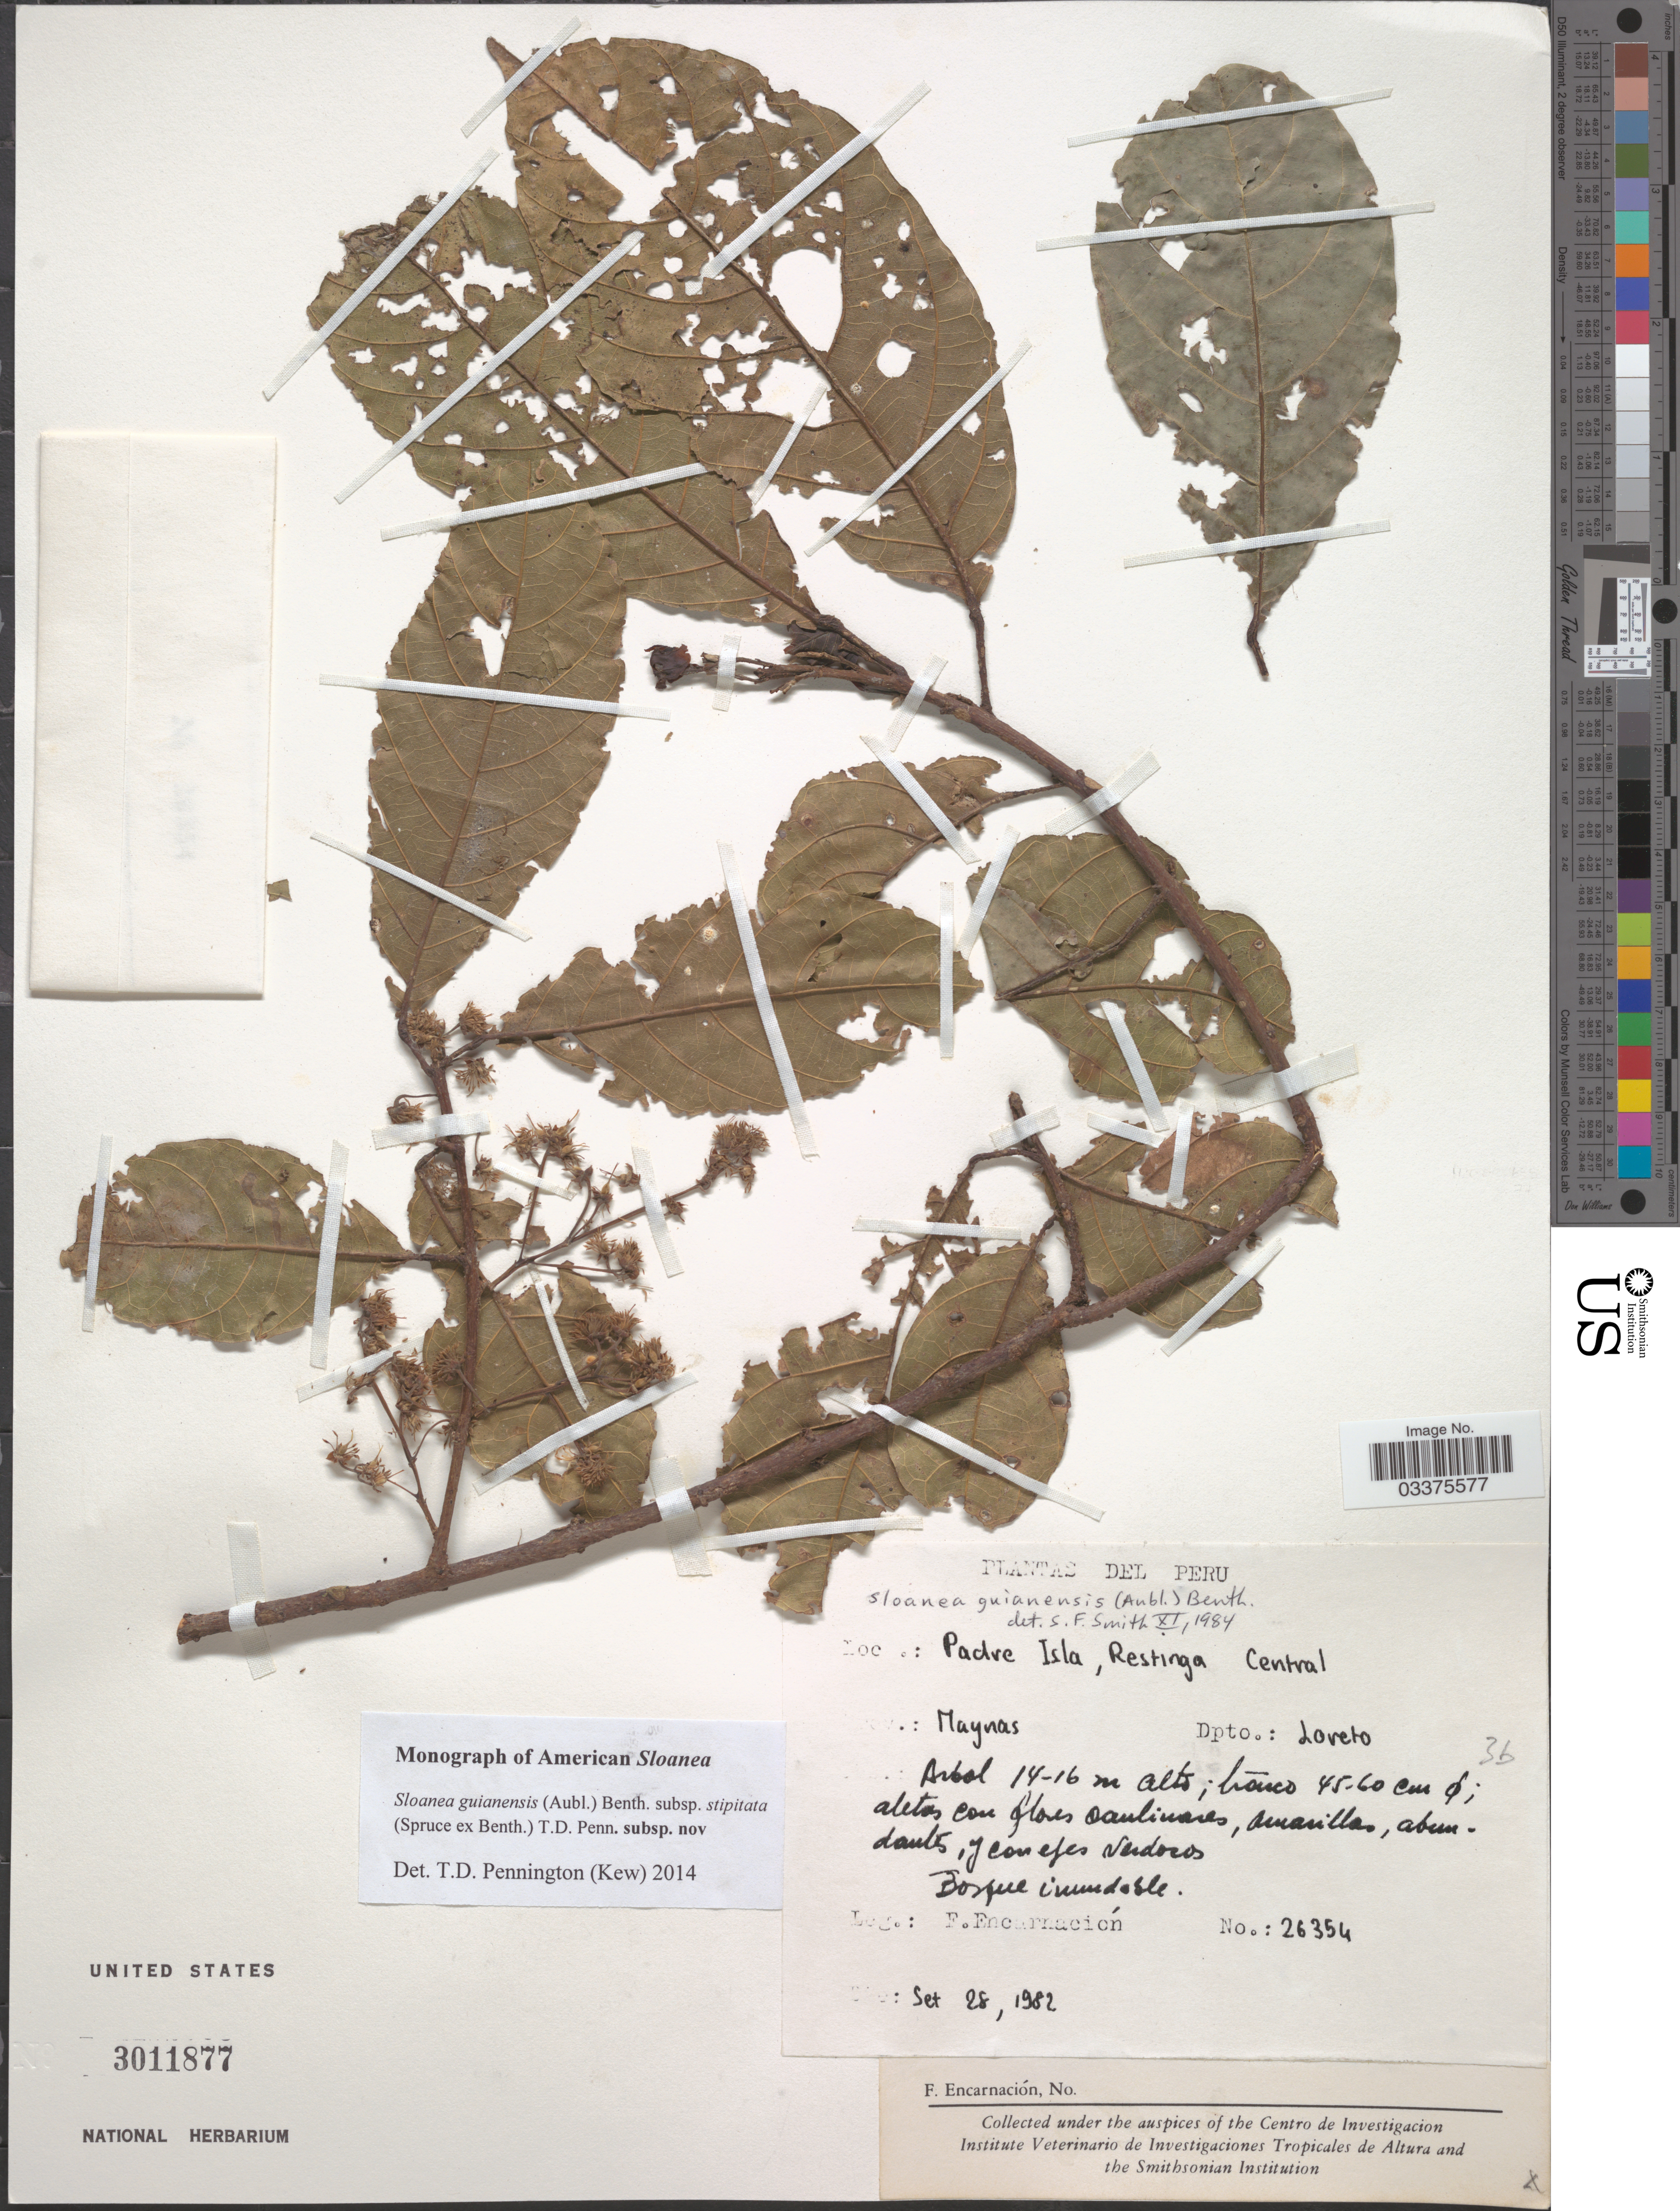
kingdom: Plantae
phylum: Tracheophyta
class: Magnoliopsida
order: Oxalidales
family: Elaeocarpaceae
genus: Sloanea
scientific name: Sloanea guianensis subsp. stipitata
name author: (Spruce ex Benth.) T.D. Penn.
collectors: F. Encarnación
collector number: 26354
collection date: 1982-09-28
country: Peru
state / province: Loreto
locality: Padre Isla, Restinga Central, Prov.: Maynas, Dpto.: Loreto.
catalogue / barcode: US 3011877